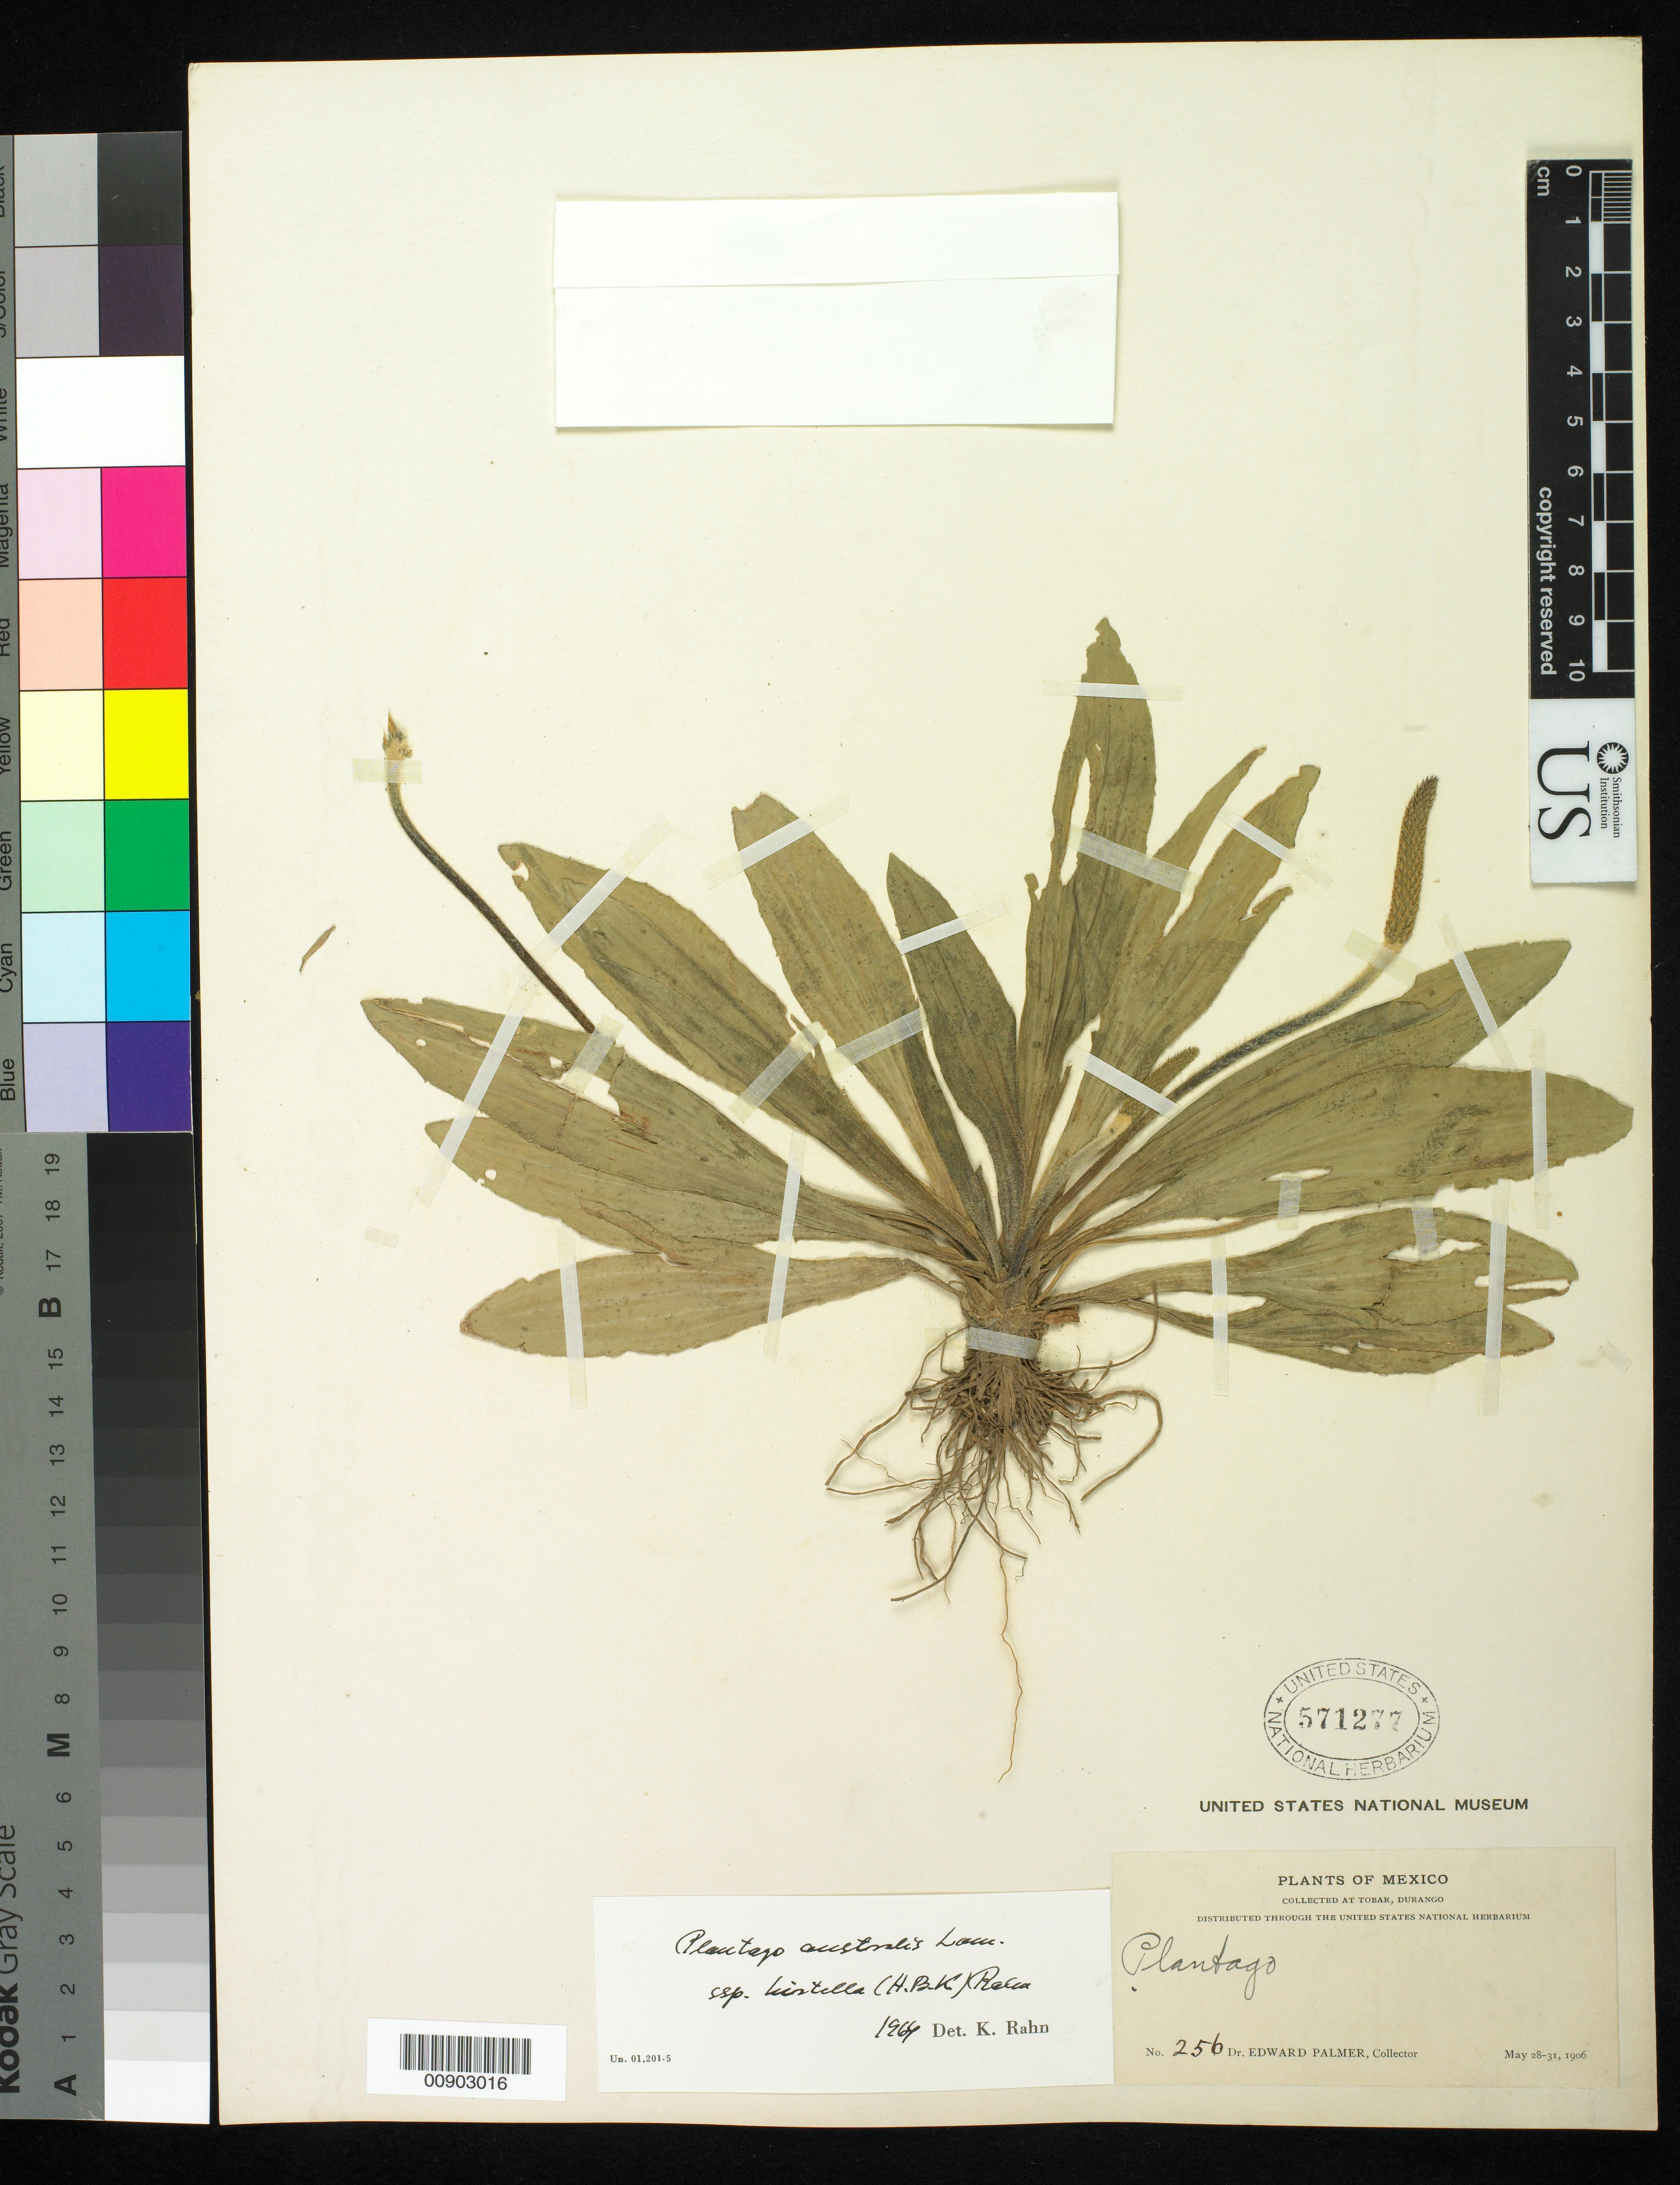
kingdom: Plantae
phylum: Tracheophyta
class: Magnoliopsida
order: Lamiales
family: Plantaginaceae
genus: Plantago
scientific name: Plantago australis subsp. hirtella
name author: (Kunth) Rahn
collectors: E. Palmer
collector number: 256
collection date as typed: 28 May 1906 to 31 May 1906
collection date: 1906-05-28/1906-05-31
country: Mexico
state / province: Durango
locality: Tobar, Durango.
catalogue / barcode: US 571277